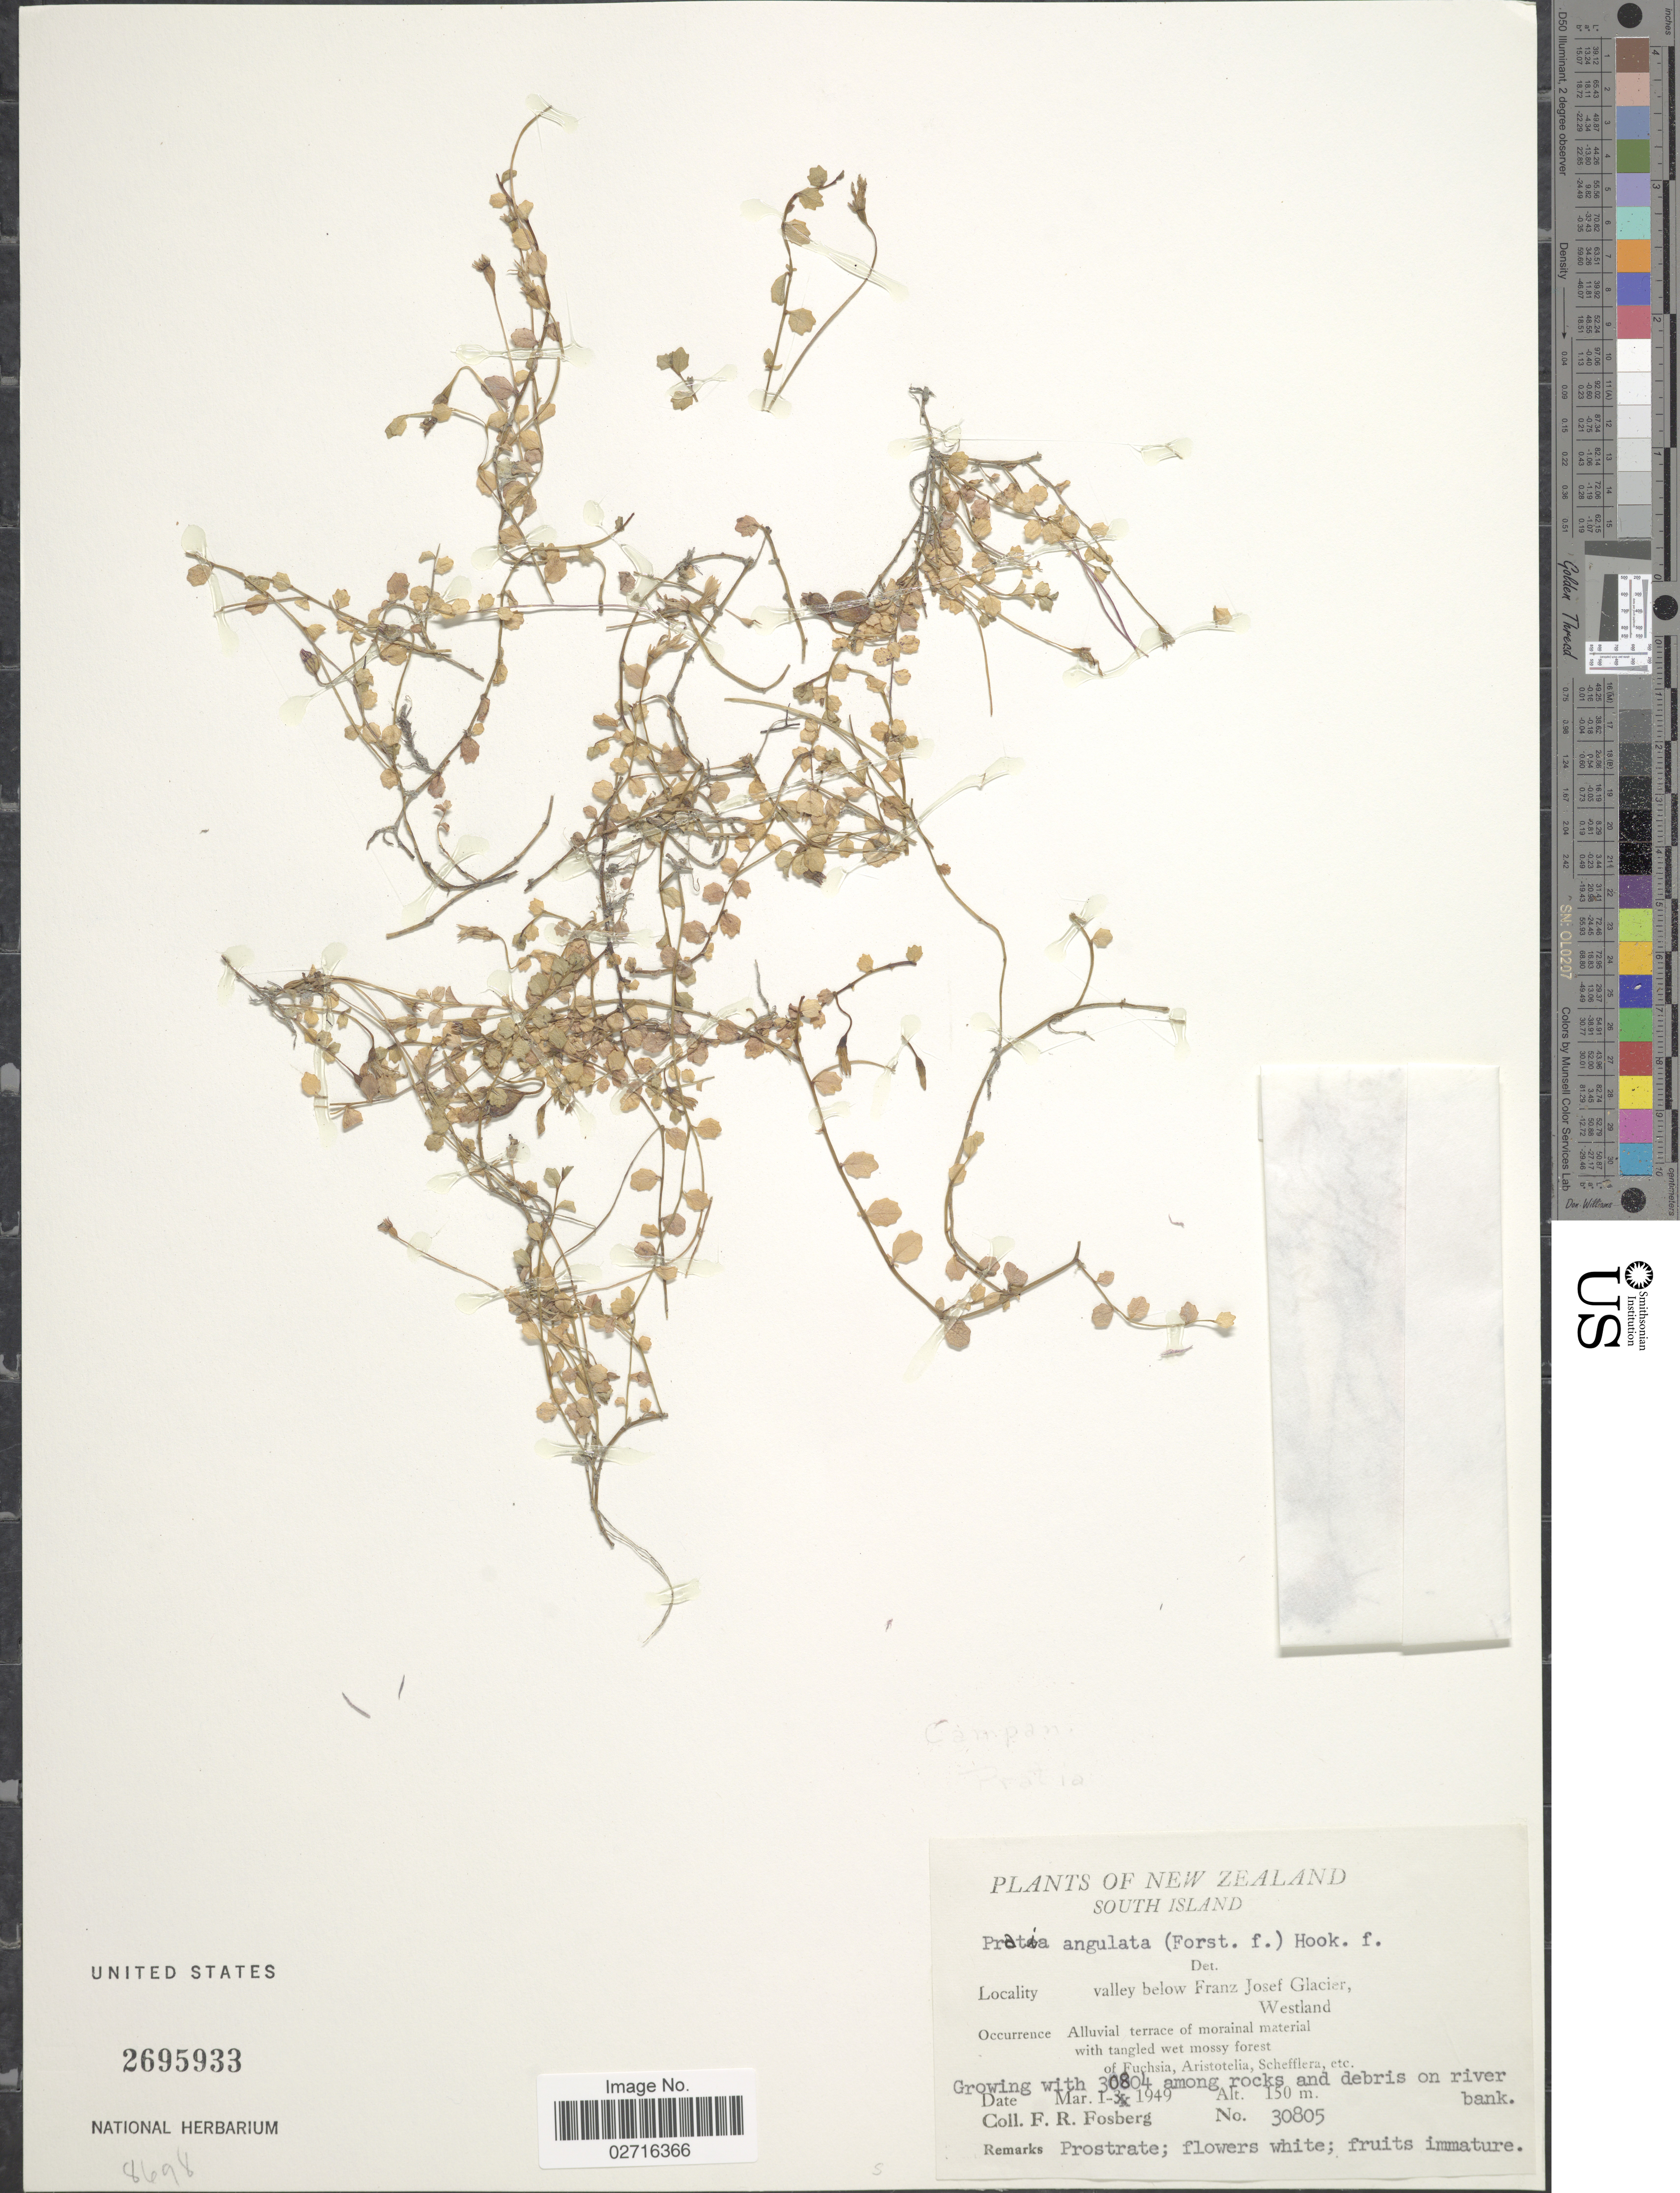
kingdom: Plantae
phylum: Tracheophyta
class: Magnoliopsida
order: Asterales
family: Campanulaceae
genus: Pratia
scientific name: Pratia angulata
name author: (G. Forst.) Hook. f.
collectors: F. R. Fosberg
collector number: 30805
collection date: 1949-03-01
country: New Zealand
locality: South Island, valley below Franz Josef Glacier, Westland, among rocks and debris on river bank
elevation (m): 150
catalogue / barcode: US 2695933